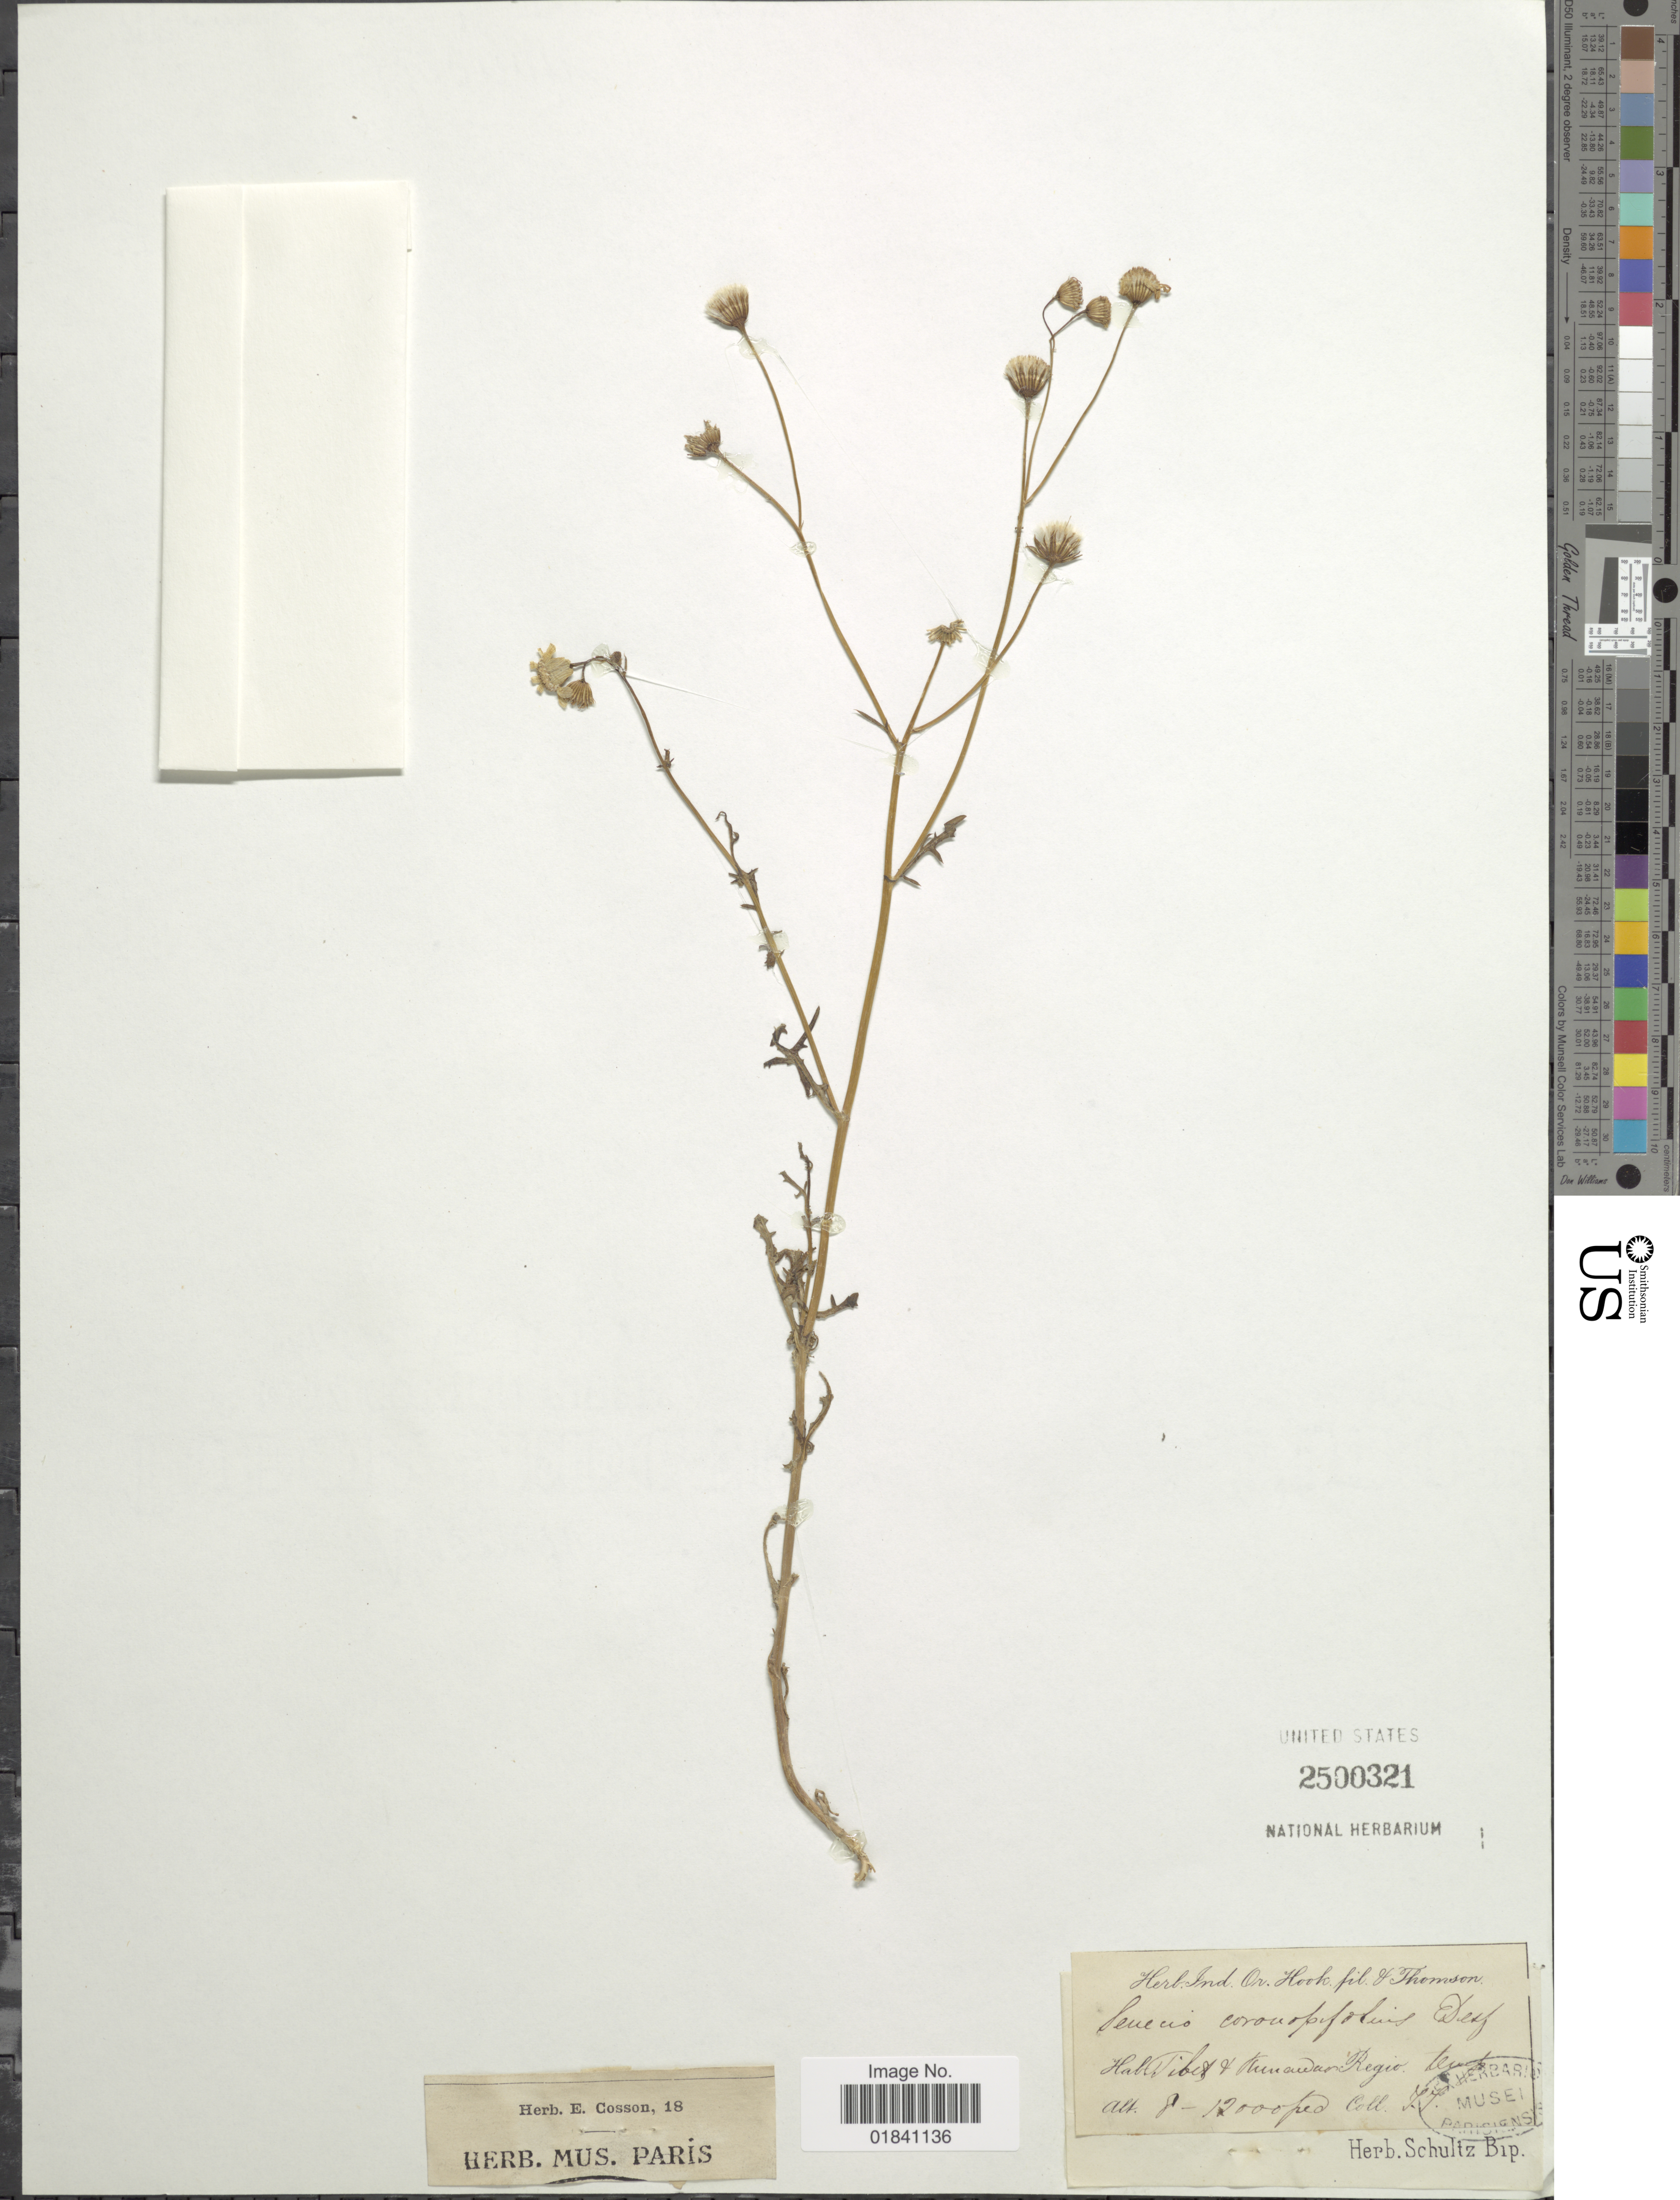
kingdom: Plantae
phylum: Tracheophyta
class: Magnoliopsida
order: Asterales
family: Asteraceae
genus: Senecio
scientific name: Senecio coronopifolius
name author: Desf.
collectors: T. Thomson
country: China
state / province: Xizang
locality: Tibet & Kunawan. Regio temp [interpreted]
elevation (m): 2438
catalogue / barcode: US 2500321